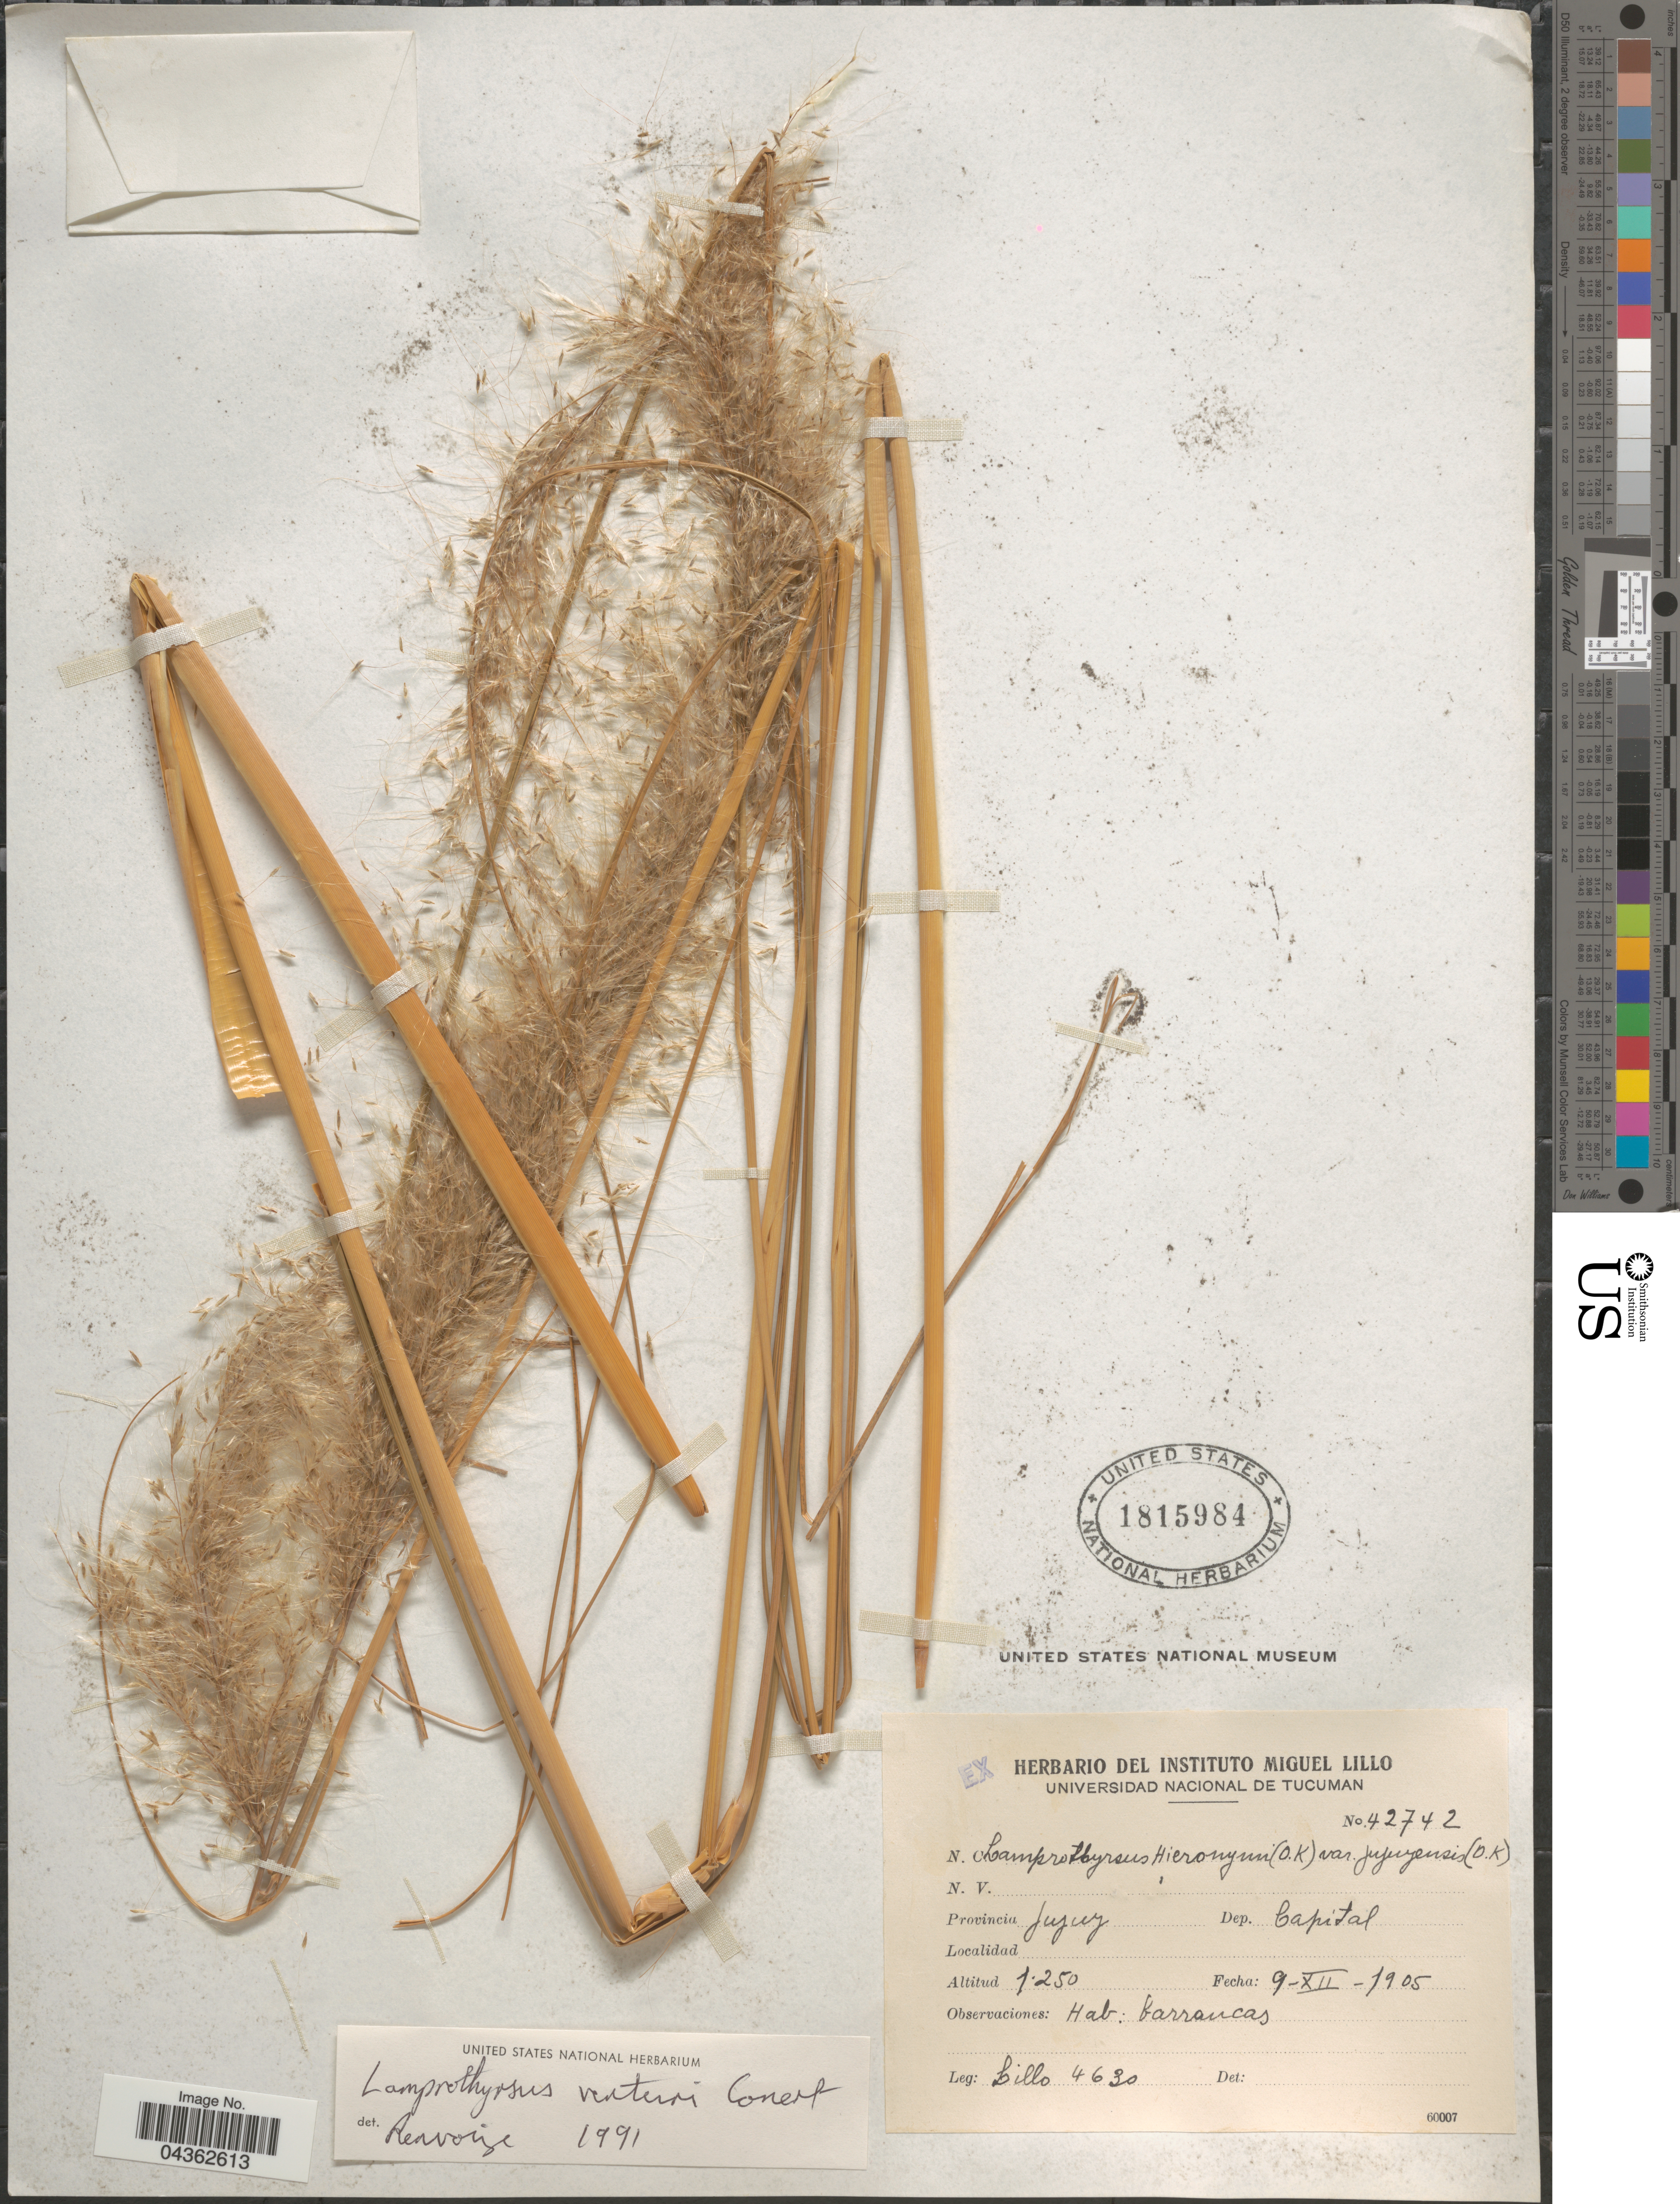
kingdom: Plantae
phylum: Tracheophyta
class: Liliopsida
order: Poales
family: Poaceae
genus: Cortaderia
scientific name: Cortaderia hieronymi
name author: (Kuntze) H.P. Linder & N.P. Barker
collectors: M. Lillo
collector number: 4630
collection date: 1905-12-09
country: Argentina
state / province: Jujuy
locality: Dep. Capital.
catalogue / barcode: US 1815984